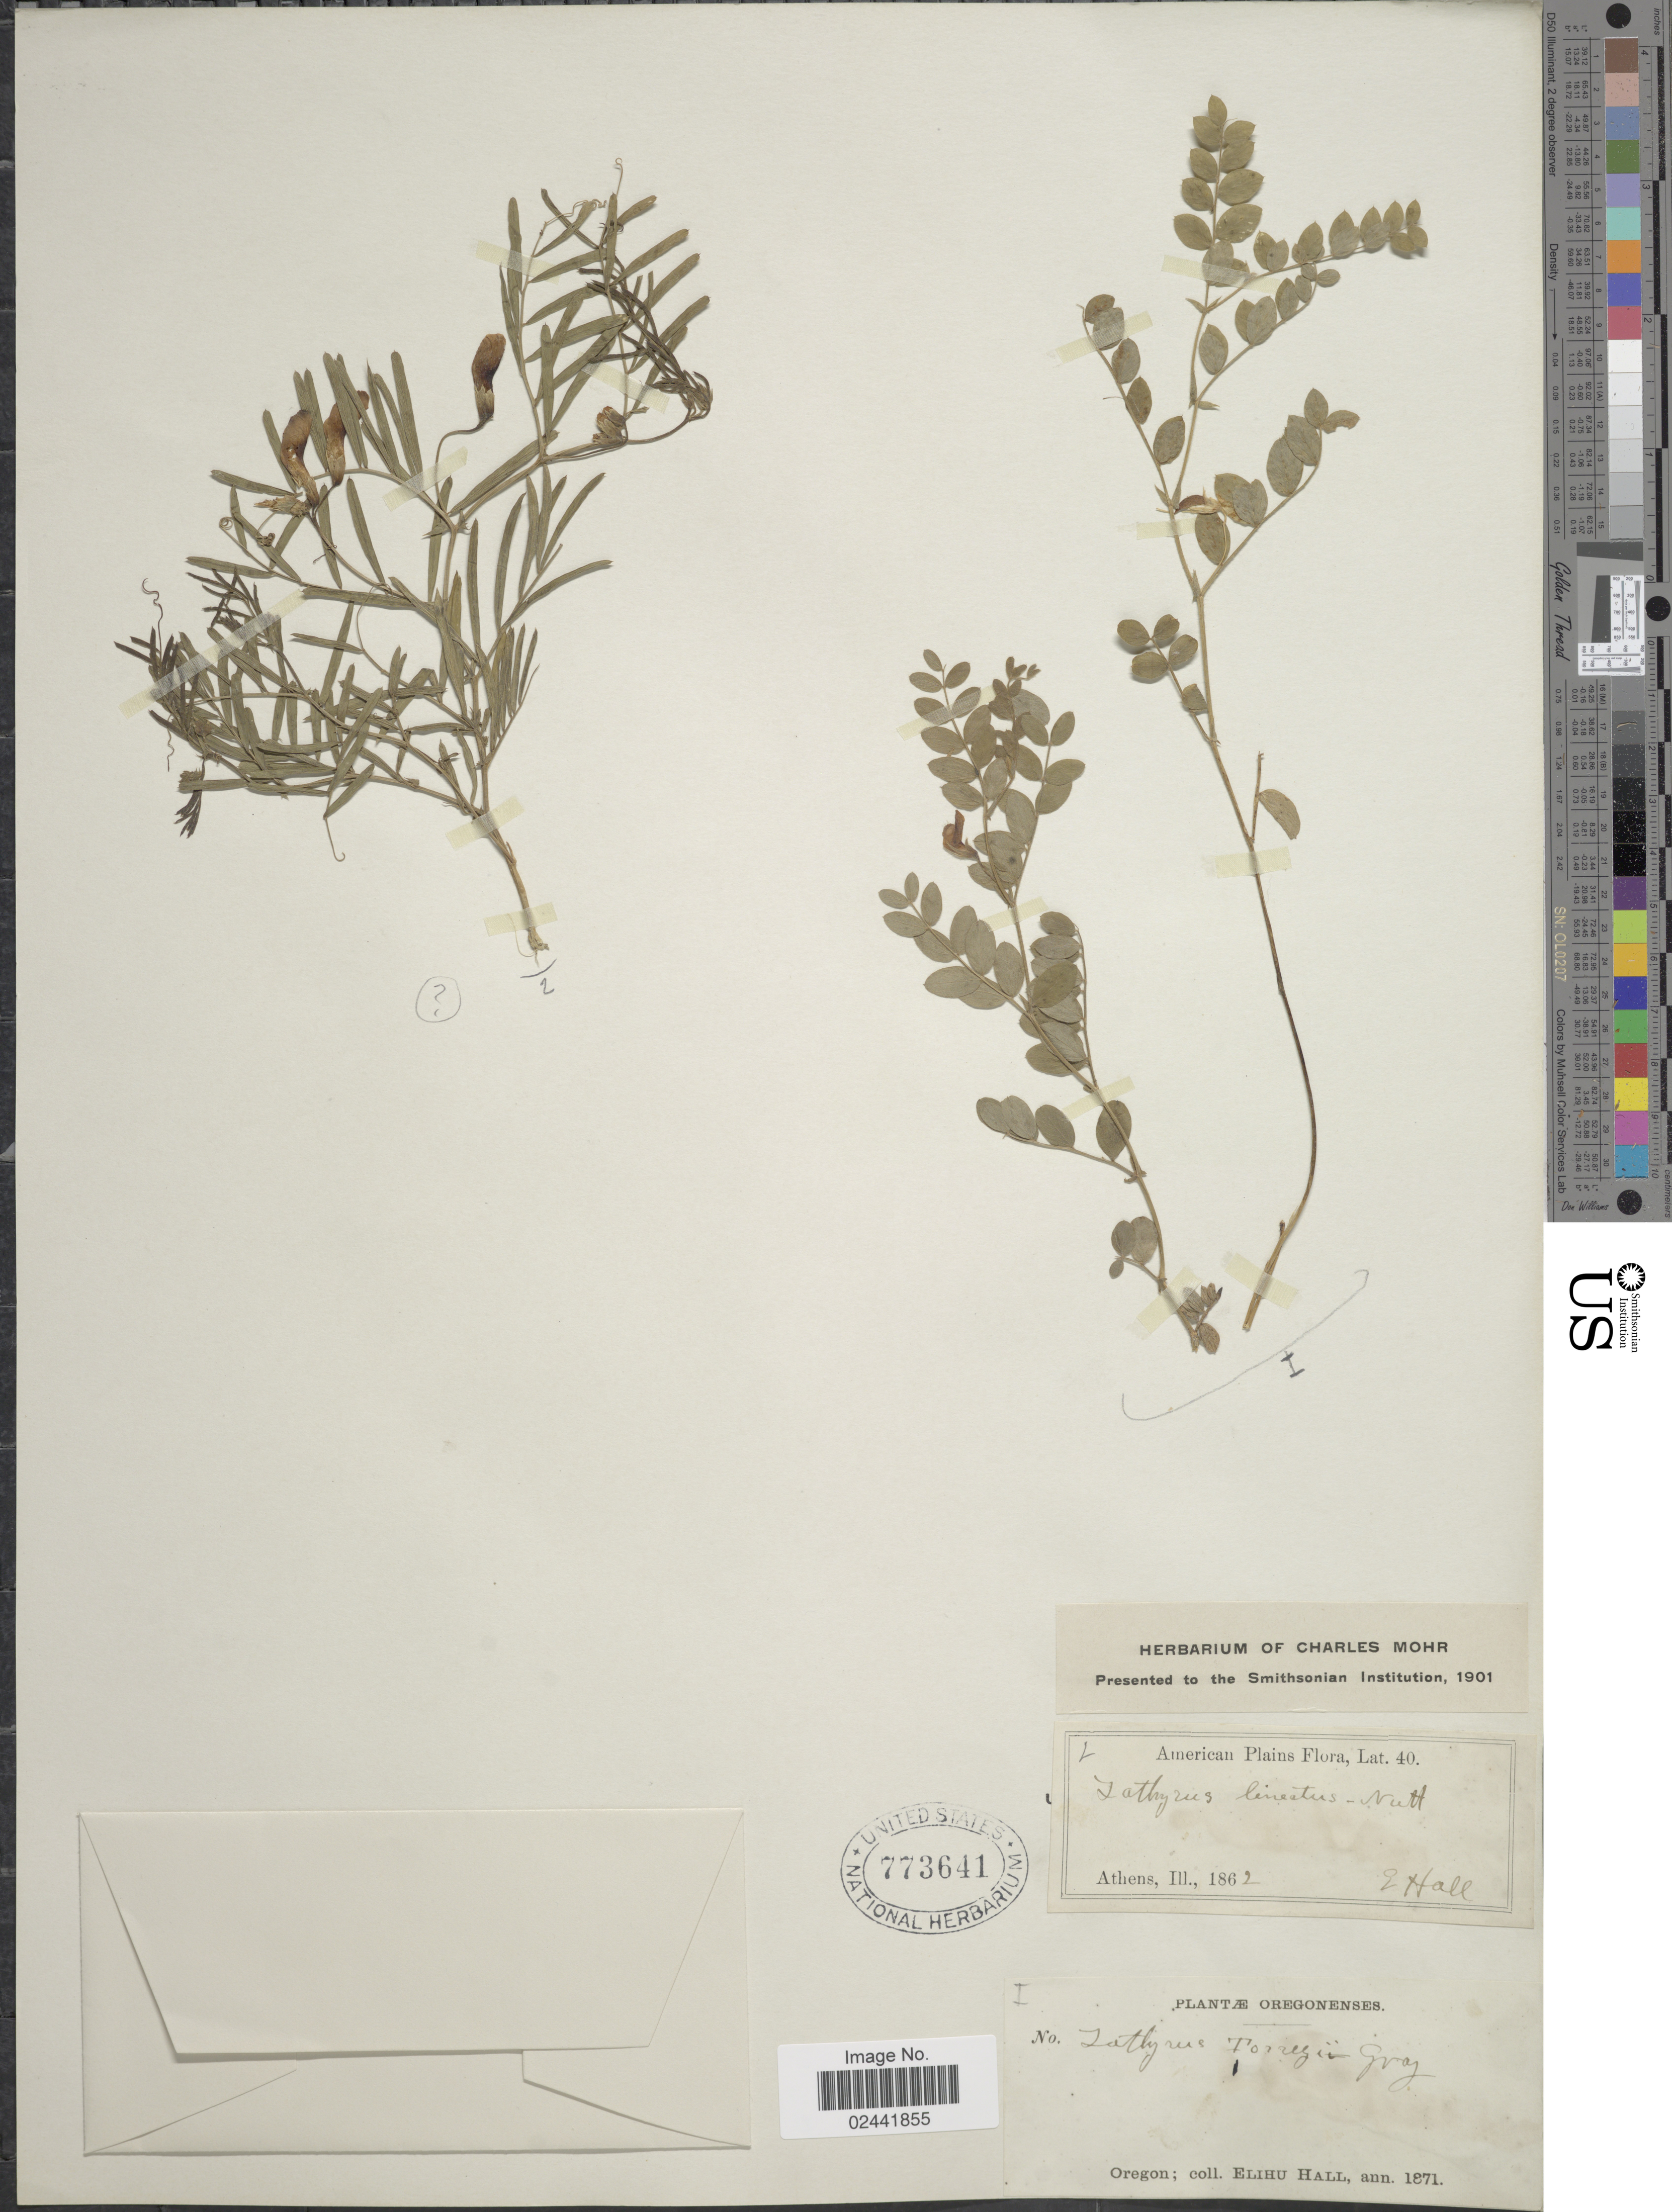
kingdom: Plantae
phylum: Tracheophyta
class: Magnoliopsida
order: Fabales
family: Fabaceae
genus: Lathyrus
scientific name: Lathyrus torreyi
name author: A. Gray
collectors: E. Hall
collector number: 2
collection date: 1862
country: United States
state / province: Illinois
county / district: Menard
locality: Athens,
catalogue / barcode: US 773641-2